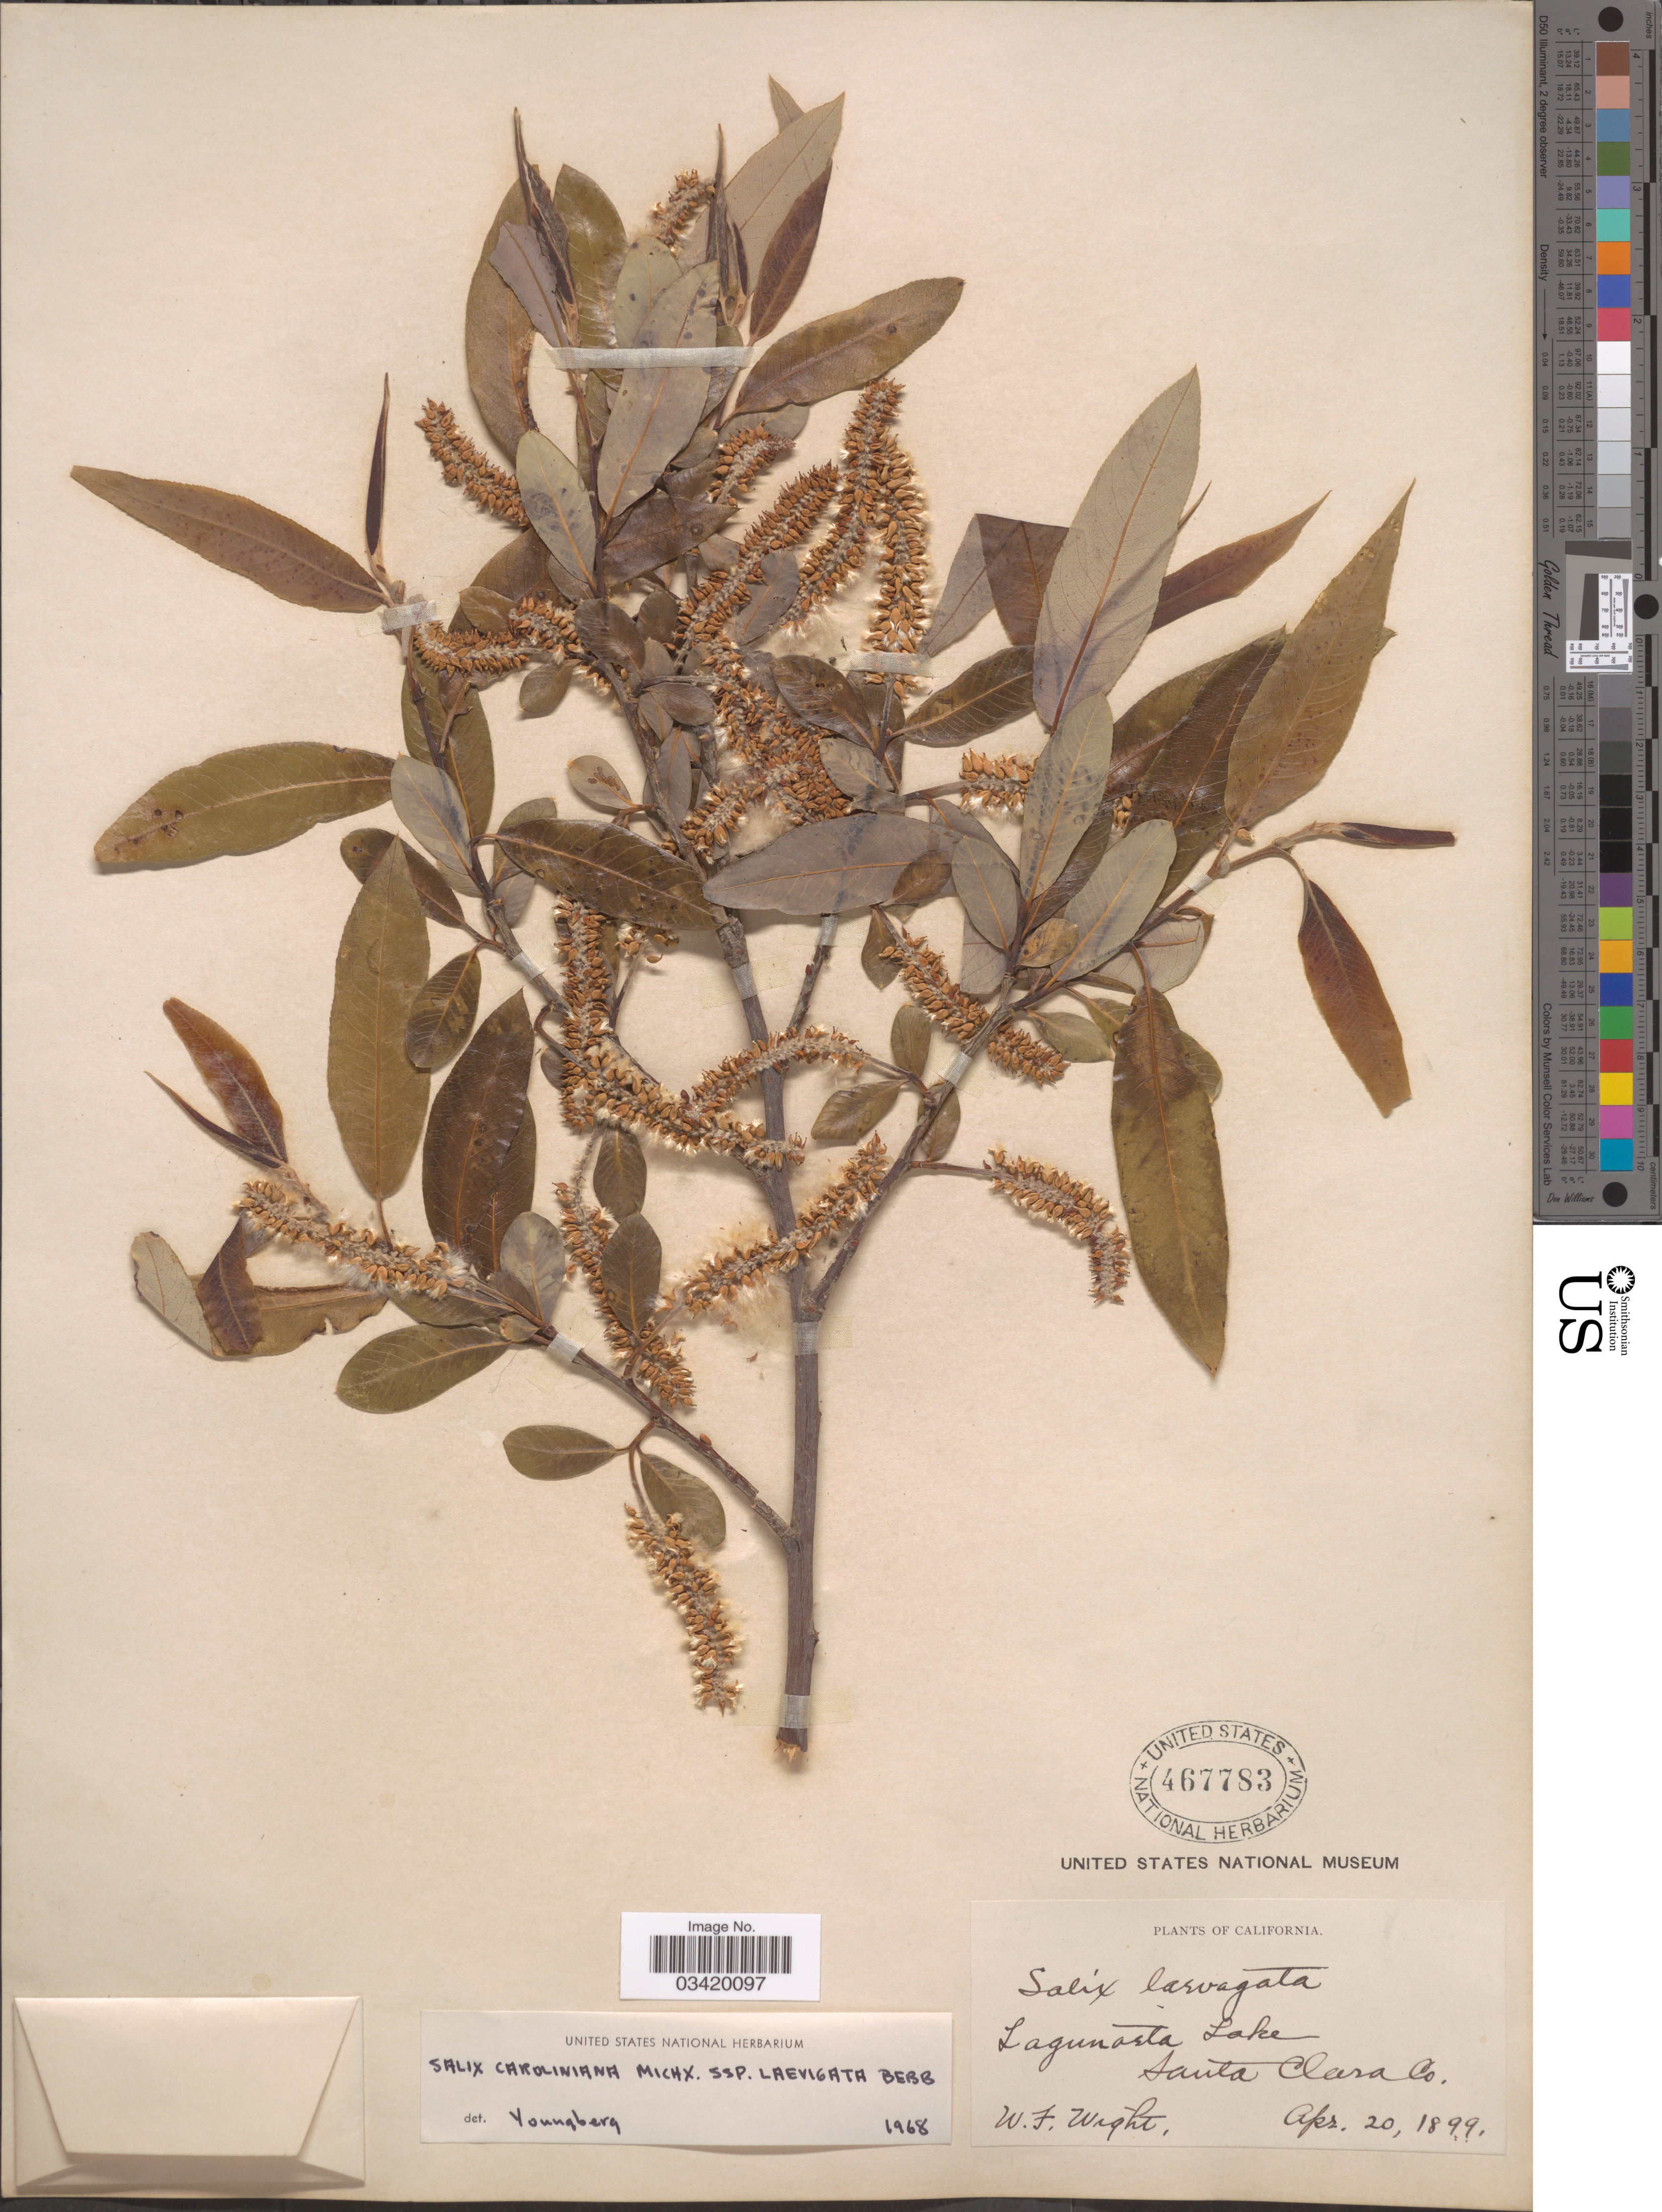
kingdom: Plantae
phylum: Tracheophyta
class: Magnoliopsida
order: Malpighiales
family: Salicaceae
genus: Salix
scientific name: Salix caroliniana subsp. laevigata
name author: Bebb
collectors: W. Wight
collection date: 1899-04-20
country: United States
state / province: California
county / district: Santa Clara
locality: Lagunaeta Lake. Santa Clara Co.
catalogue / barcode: US 467783